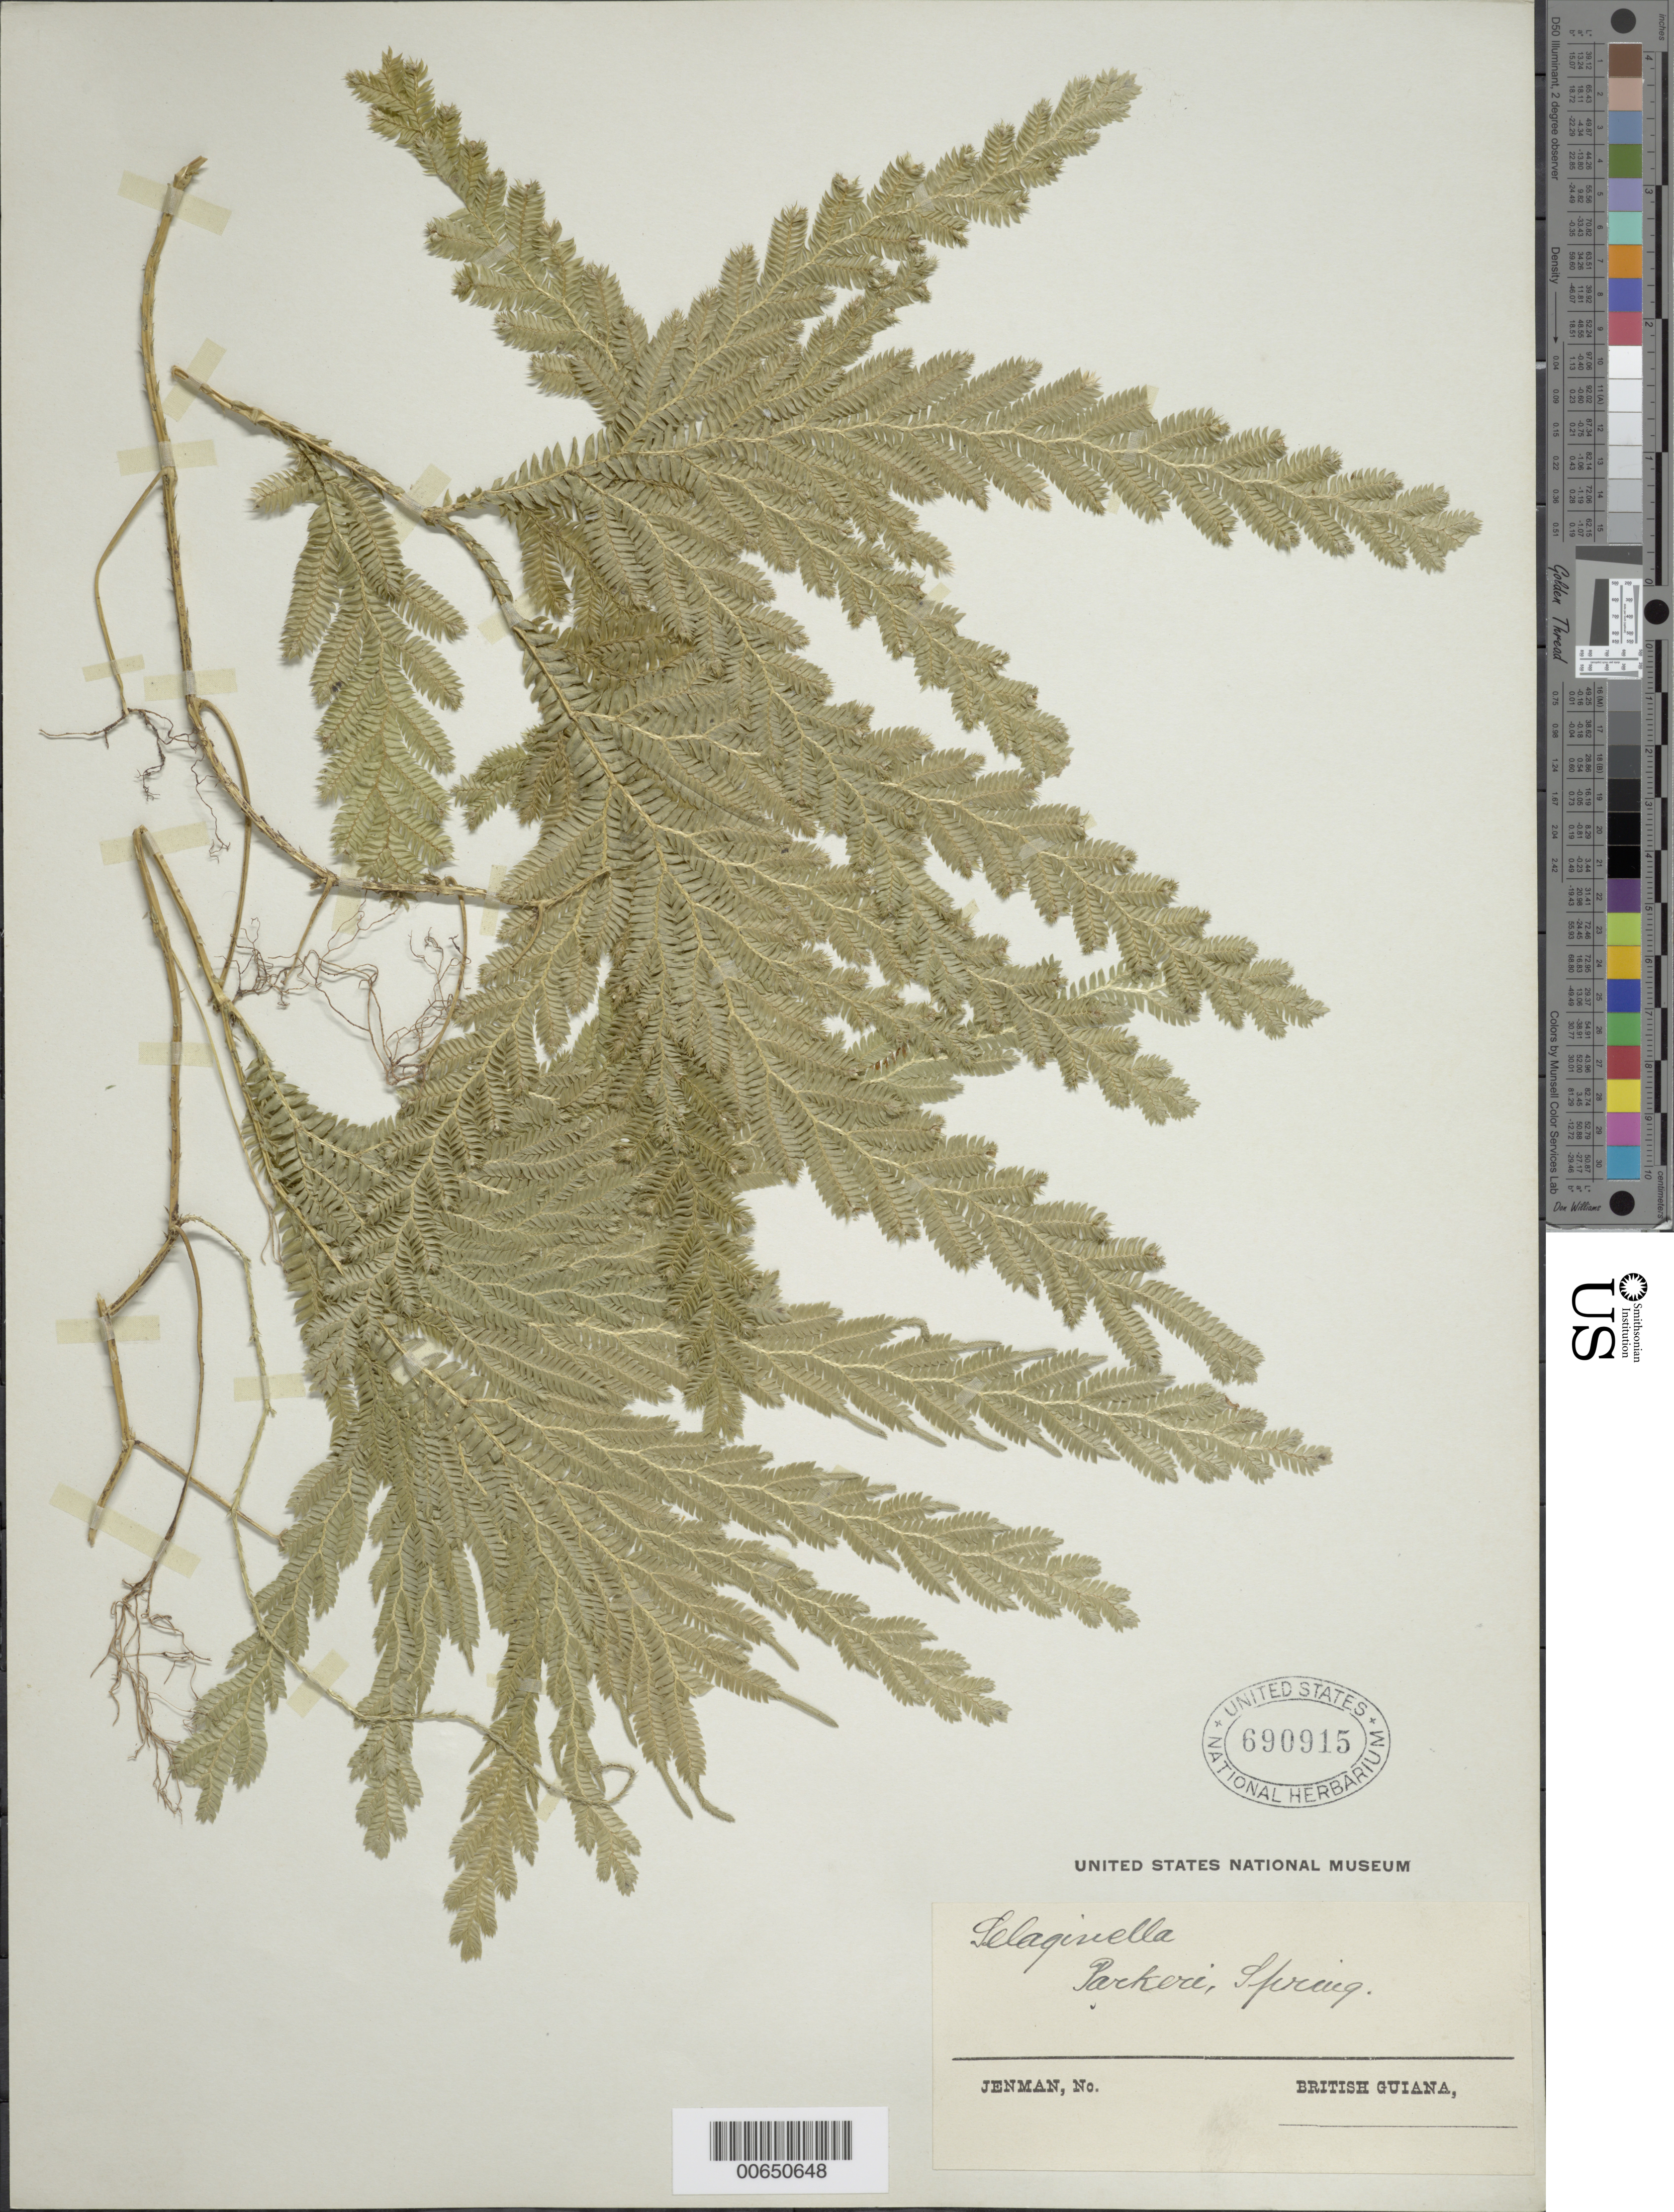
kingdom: Plantae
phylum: Tracheophyta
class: Lycopodiopsida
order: Selaginellales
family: Selaginellaceae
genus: Selaginella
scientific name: Selaginella parkeri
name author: (Hook. & Grev.) Spring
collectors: G. S. Jenman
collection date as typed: s.d.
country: Guyana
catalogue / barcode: US 690915